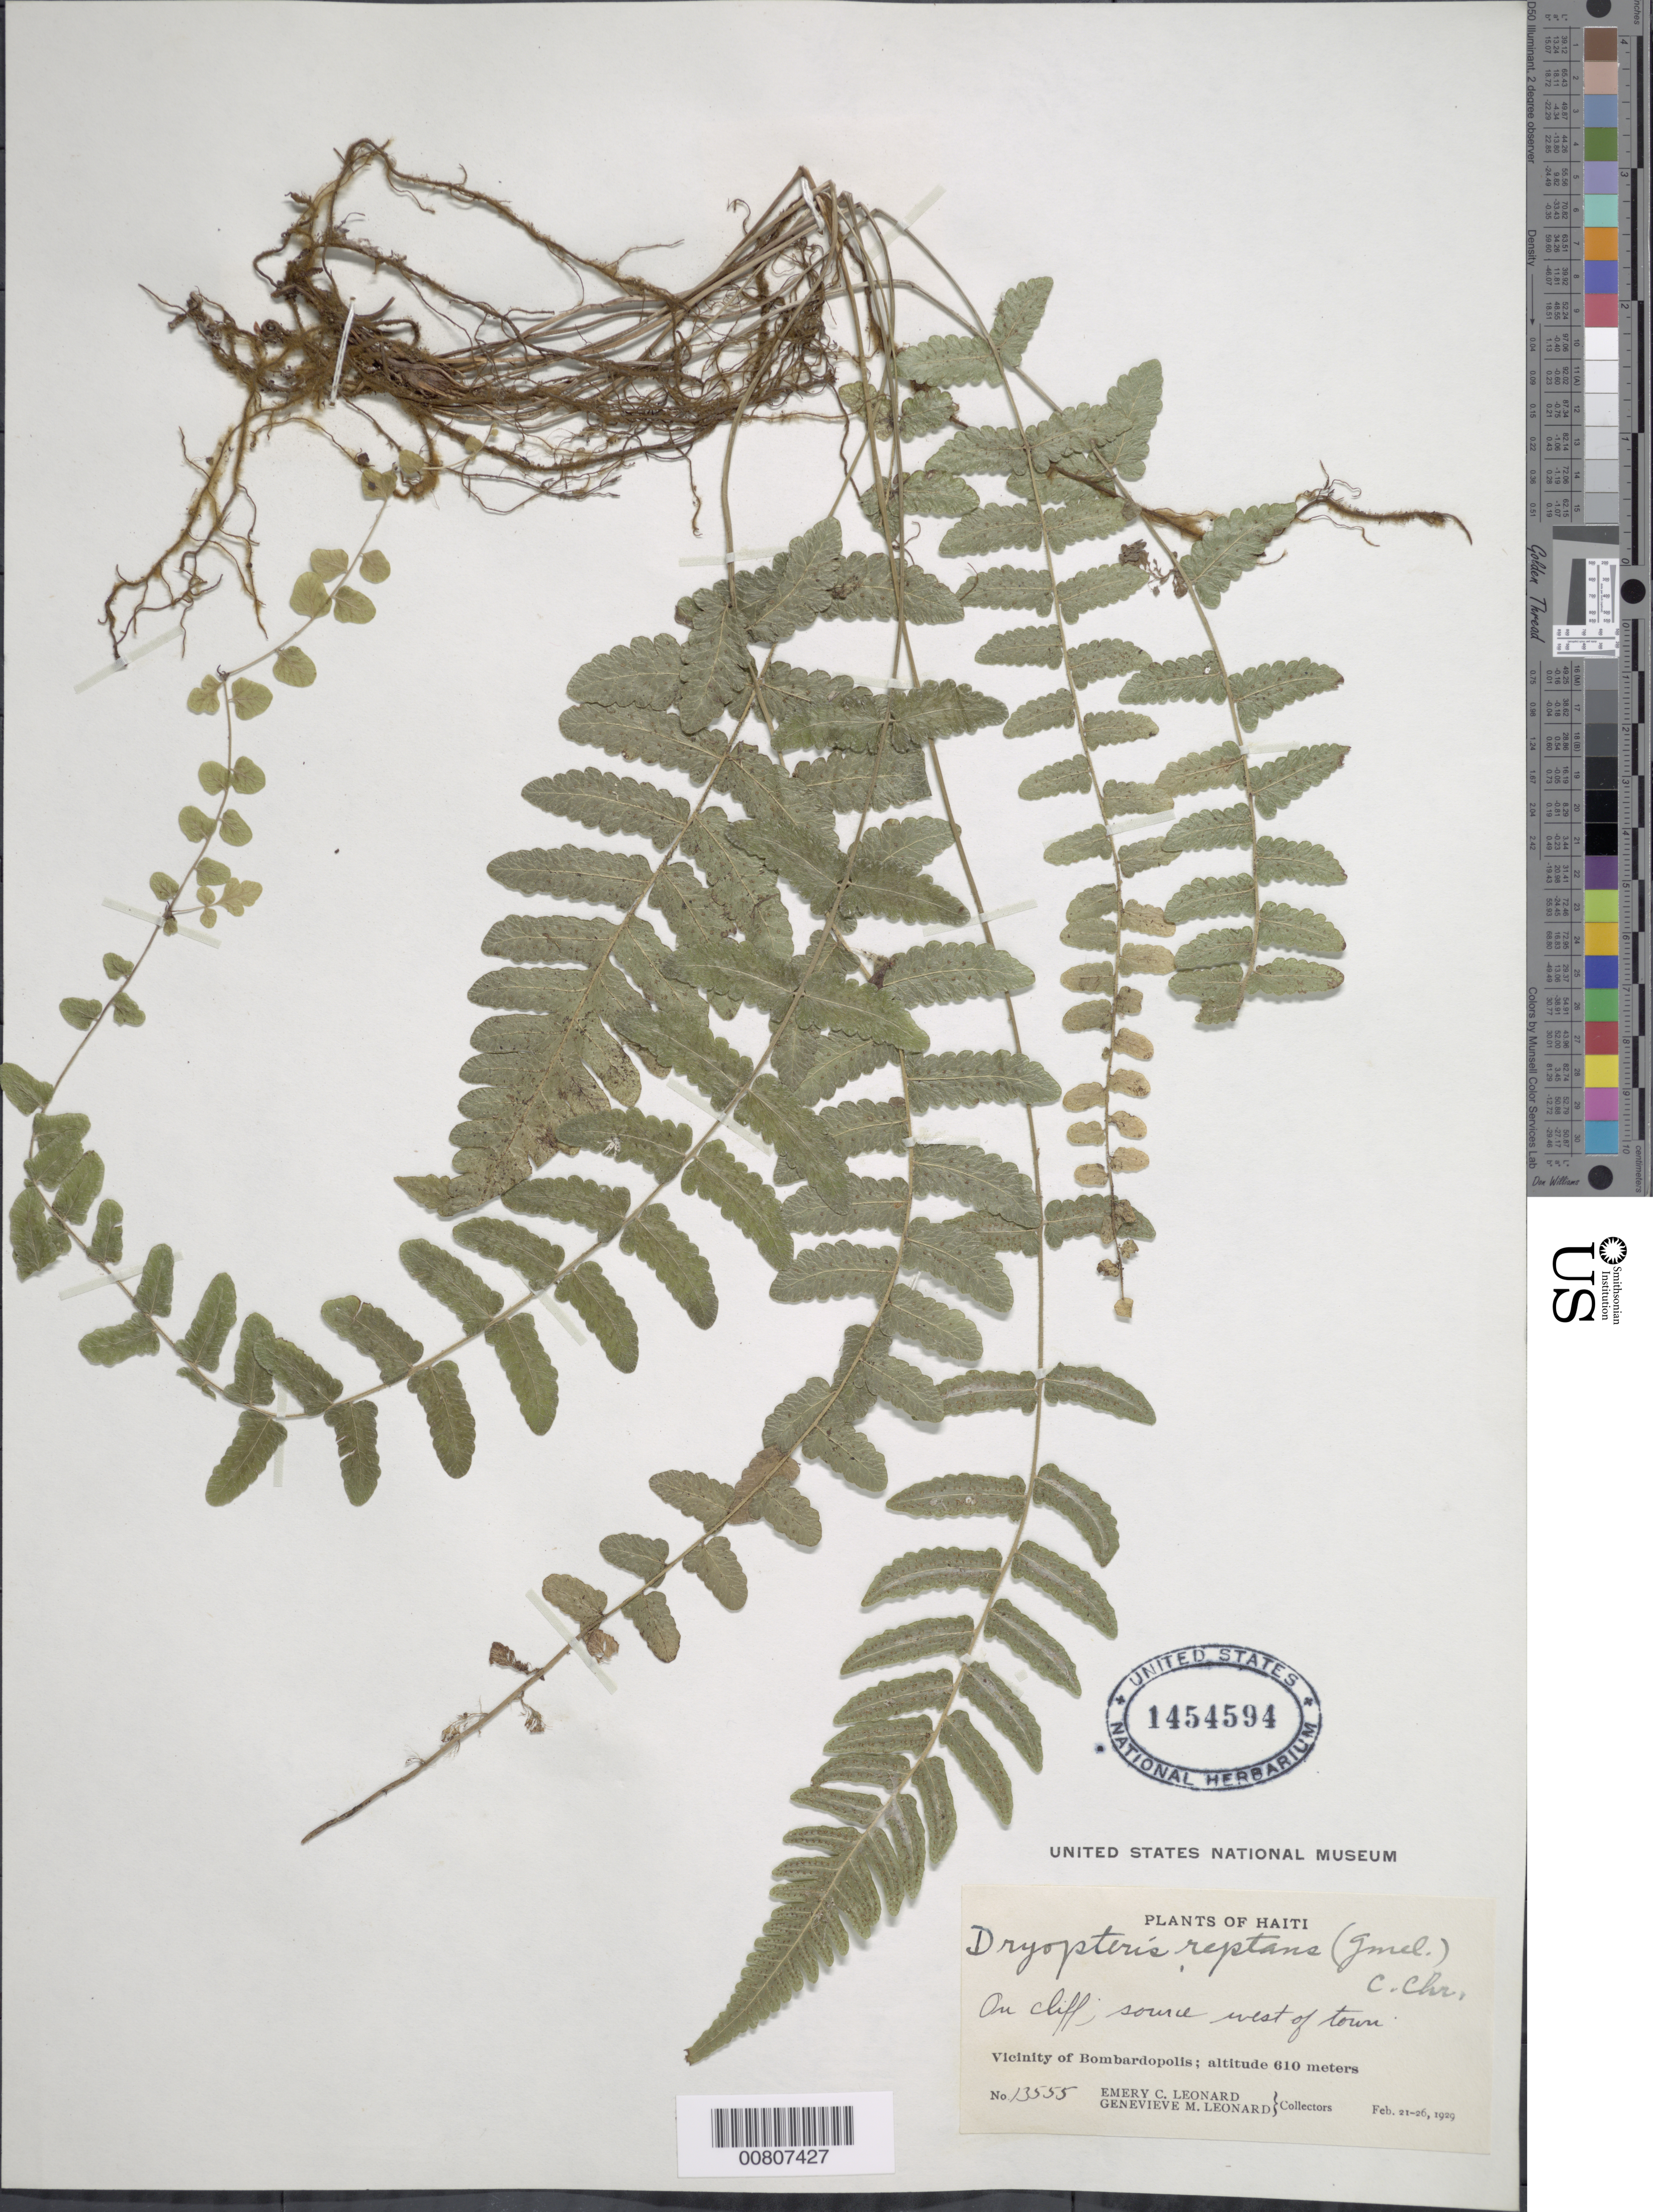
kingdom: Plantae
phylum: Tracheophyta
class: Polypodiopsida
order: Polypodiales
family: Thelypteridaceae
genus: Goniopteris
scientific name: Goniopteris reptans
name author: (J.F. Gmel.) C. Presl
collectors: E. C. Leonard & G. M. Leonard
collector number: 13555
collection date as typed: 21 Feb 1929 to 26 Feb 1929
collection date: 1929-02-21/1929-02-26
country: Haiti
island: Hispaniola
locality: Bombardopolis vicinity, W of town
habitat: On cliff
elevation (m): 610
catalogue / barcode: US 1454594